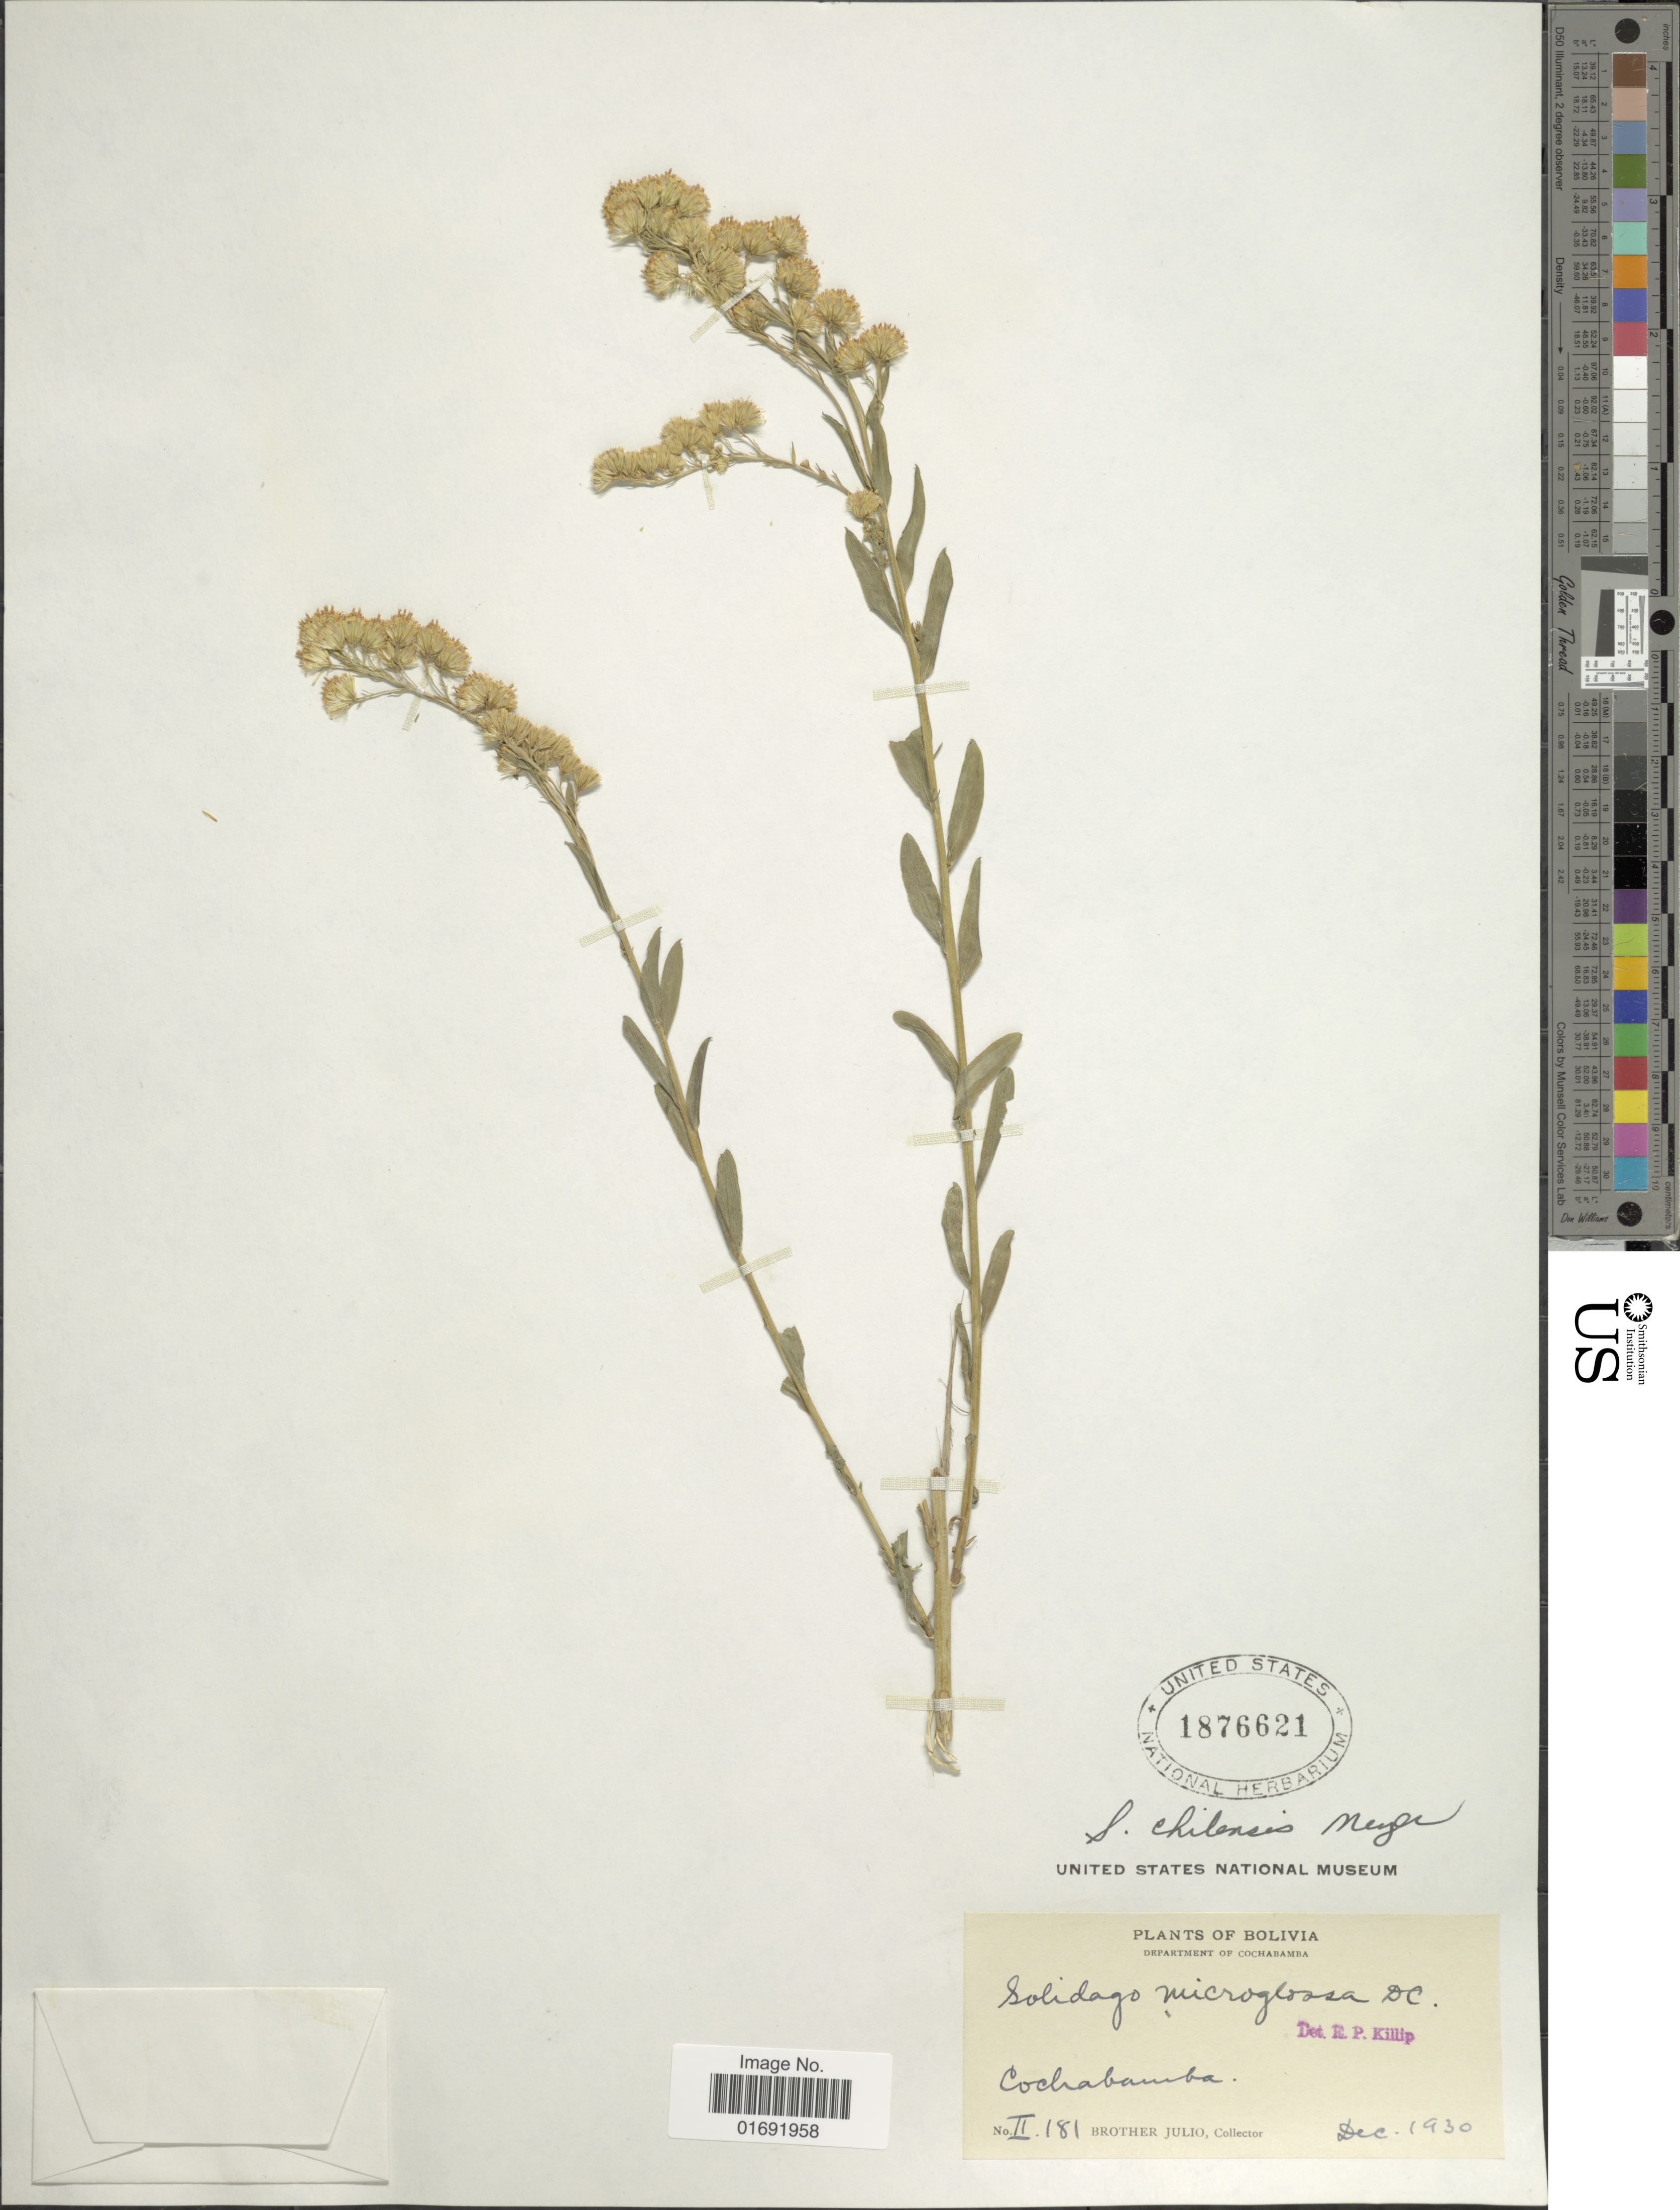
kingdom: Plantae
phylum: Tracheophyta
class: Magnoliopsida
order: Asterales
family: Asteraceae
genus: Solidago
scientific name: Solidago chilensis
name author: Meyen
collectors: Bro. Julio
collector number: II.181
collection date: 1930-12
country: Bolivia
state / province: Cochabamba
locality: Cochabamba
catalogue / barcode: US 1876621